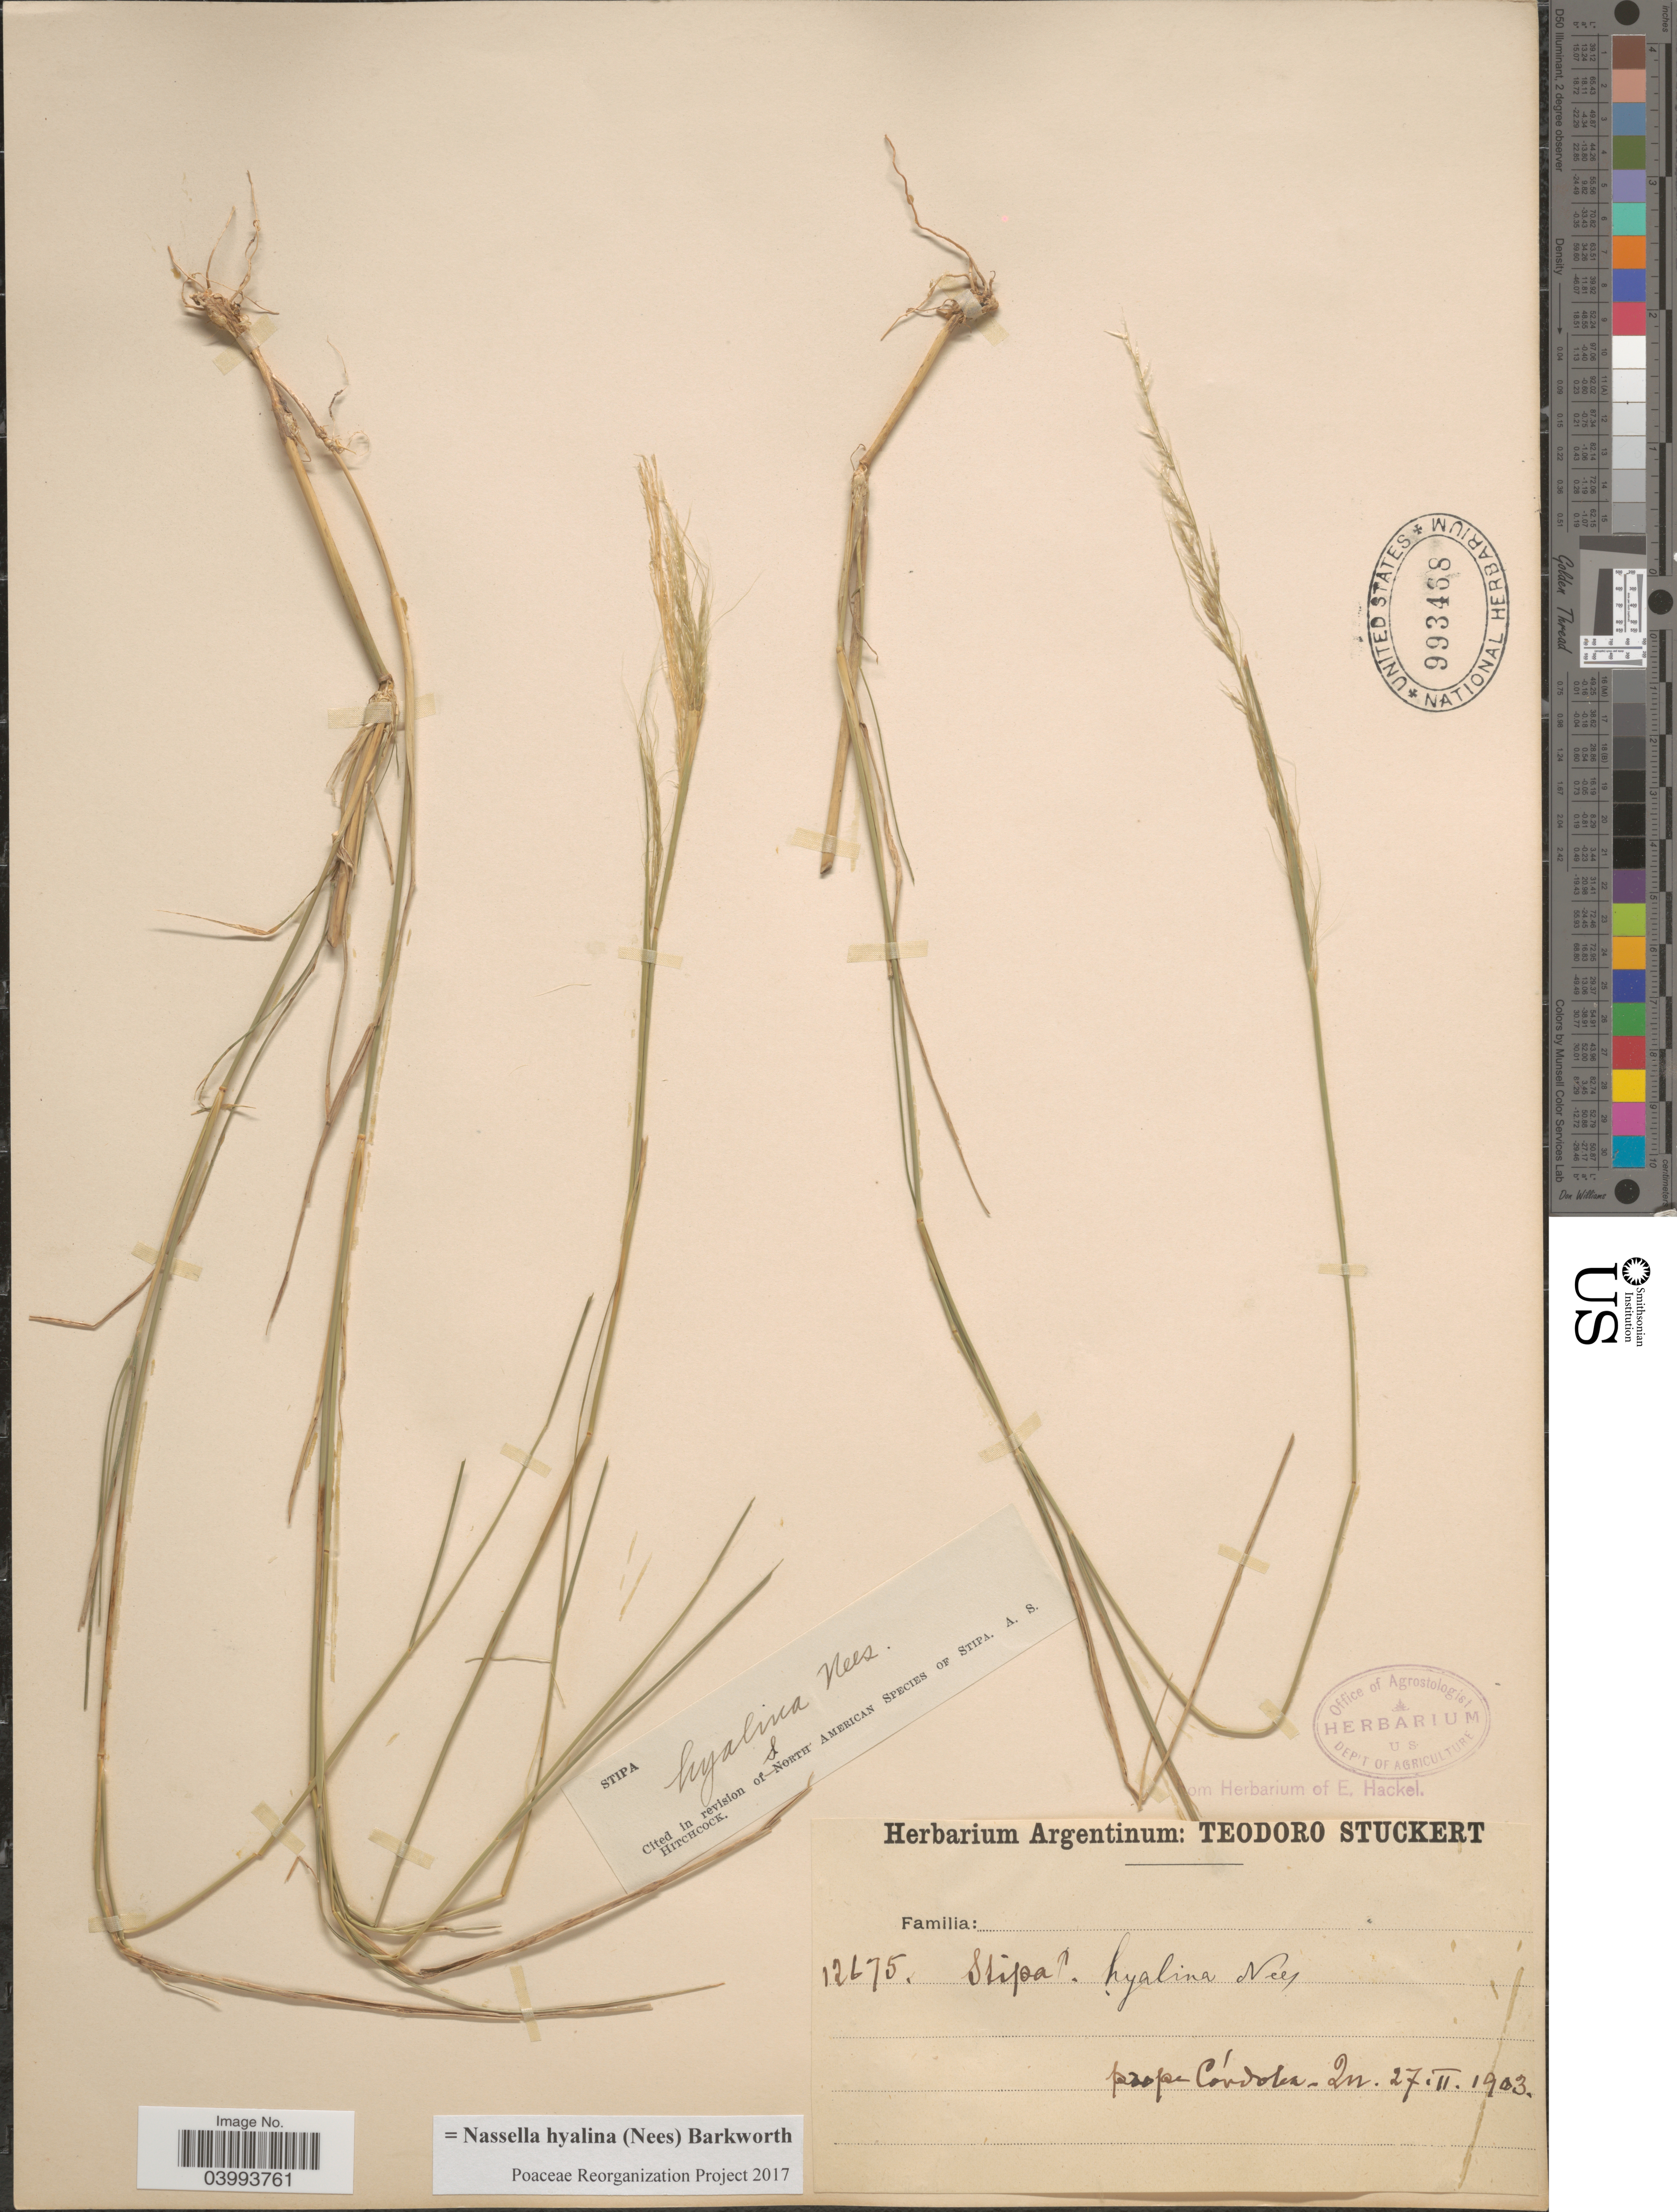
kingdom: Plantae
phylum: Tracheophyta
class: Liliopsida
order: Poales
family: Poaceae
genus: Nassella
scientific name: Nassella hyalina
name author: (Nees) Barkworth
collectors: T. Stuckert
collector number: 12675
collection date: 1903-02-27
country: Argentina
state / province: Cordoba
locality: Prope Córdoba.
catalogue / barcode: US 993468